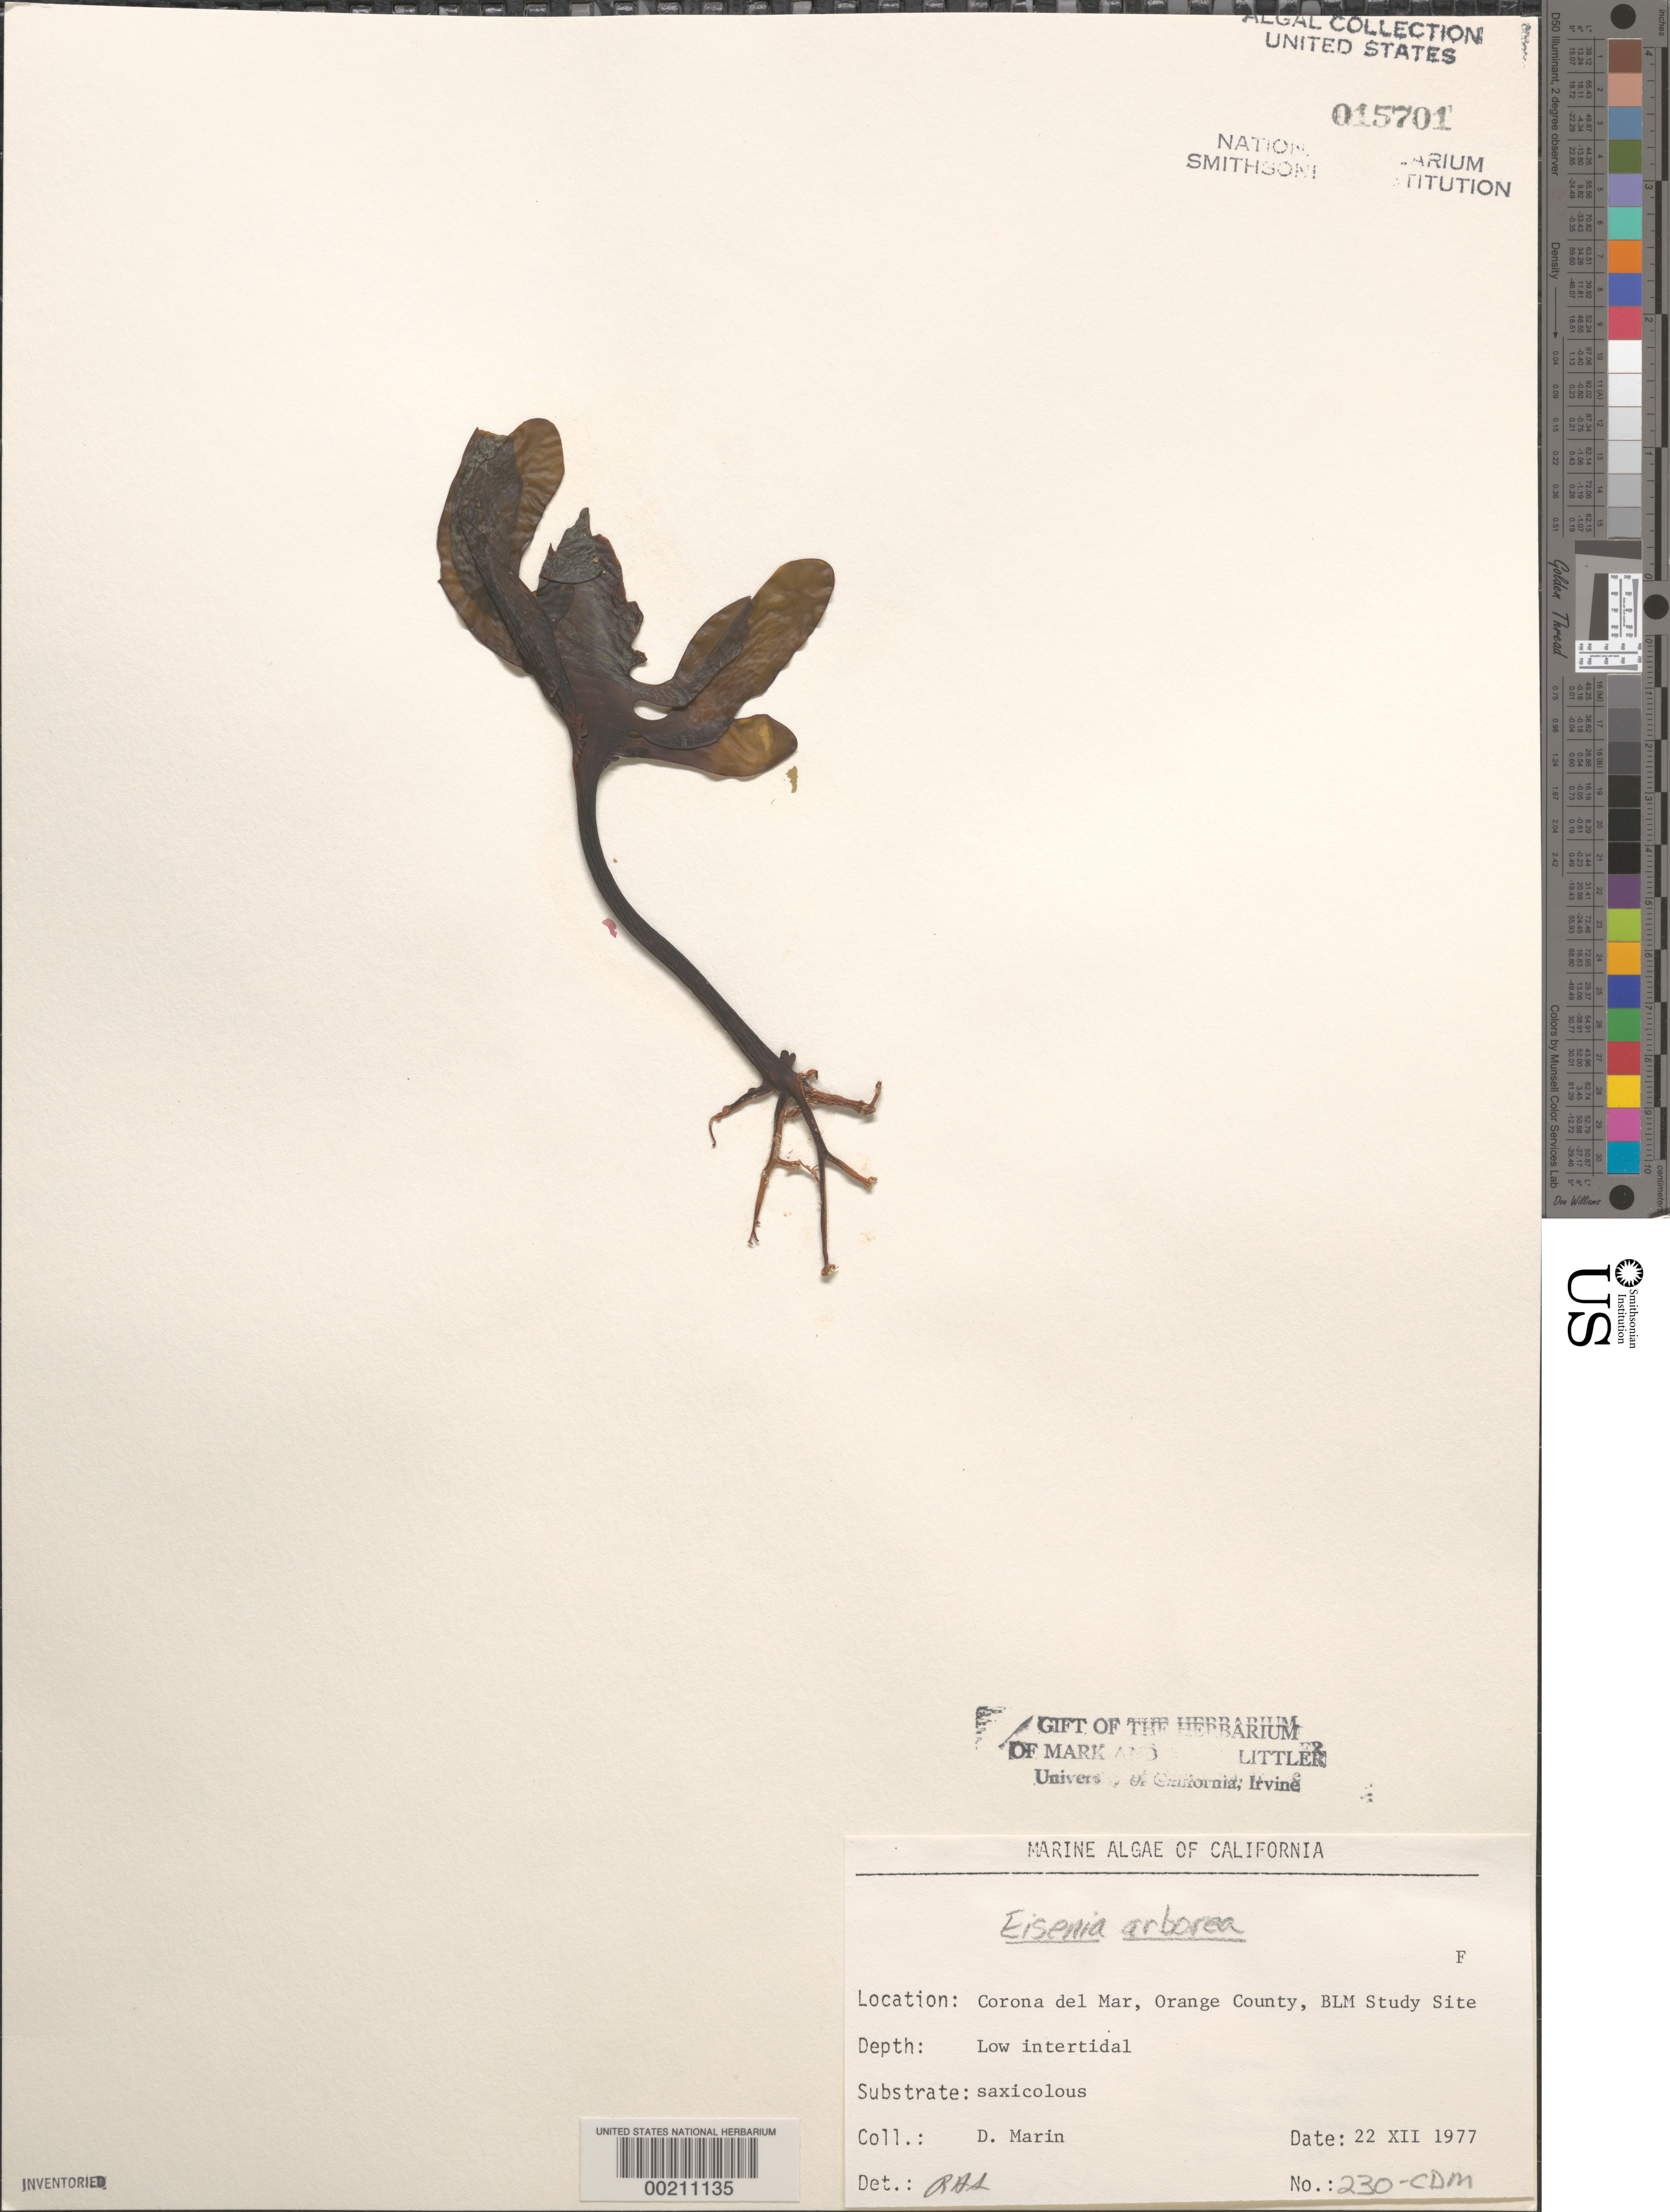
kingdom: Chromista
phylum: Ochrophyta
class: Phaeophyceae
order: Laminariales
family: Lessoniaceae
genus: Eisenia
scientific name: Eisenia arborea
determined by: Sims, Robert H.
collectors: D. Marrin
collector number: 230-CDM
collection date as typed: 22 Dec 1977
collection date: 1977-12-22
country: United States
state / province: California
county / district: Orange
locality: Corona del Mar, mouth of Morning Canyon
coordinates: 33 35'14"N, 117 51'54"W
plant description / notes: BLM-SOCALBIGHT Rocky Intertidal Survey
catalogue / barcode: US 15701